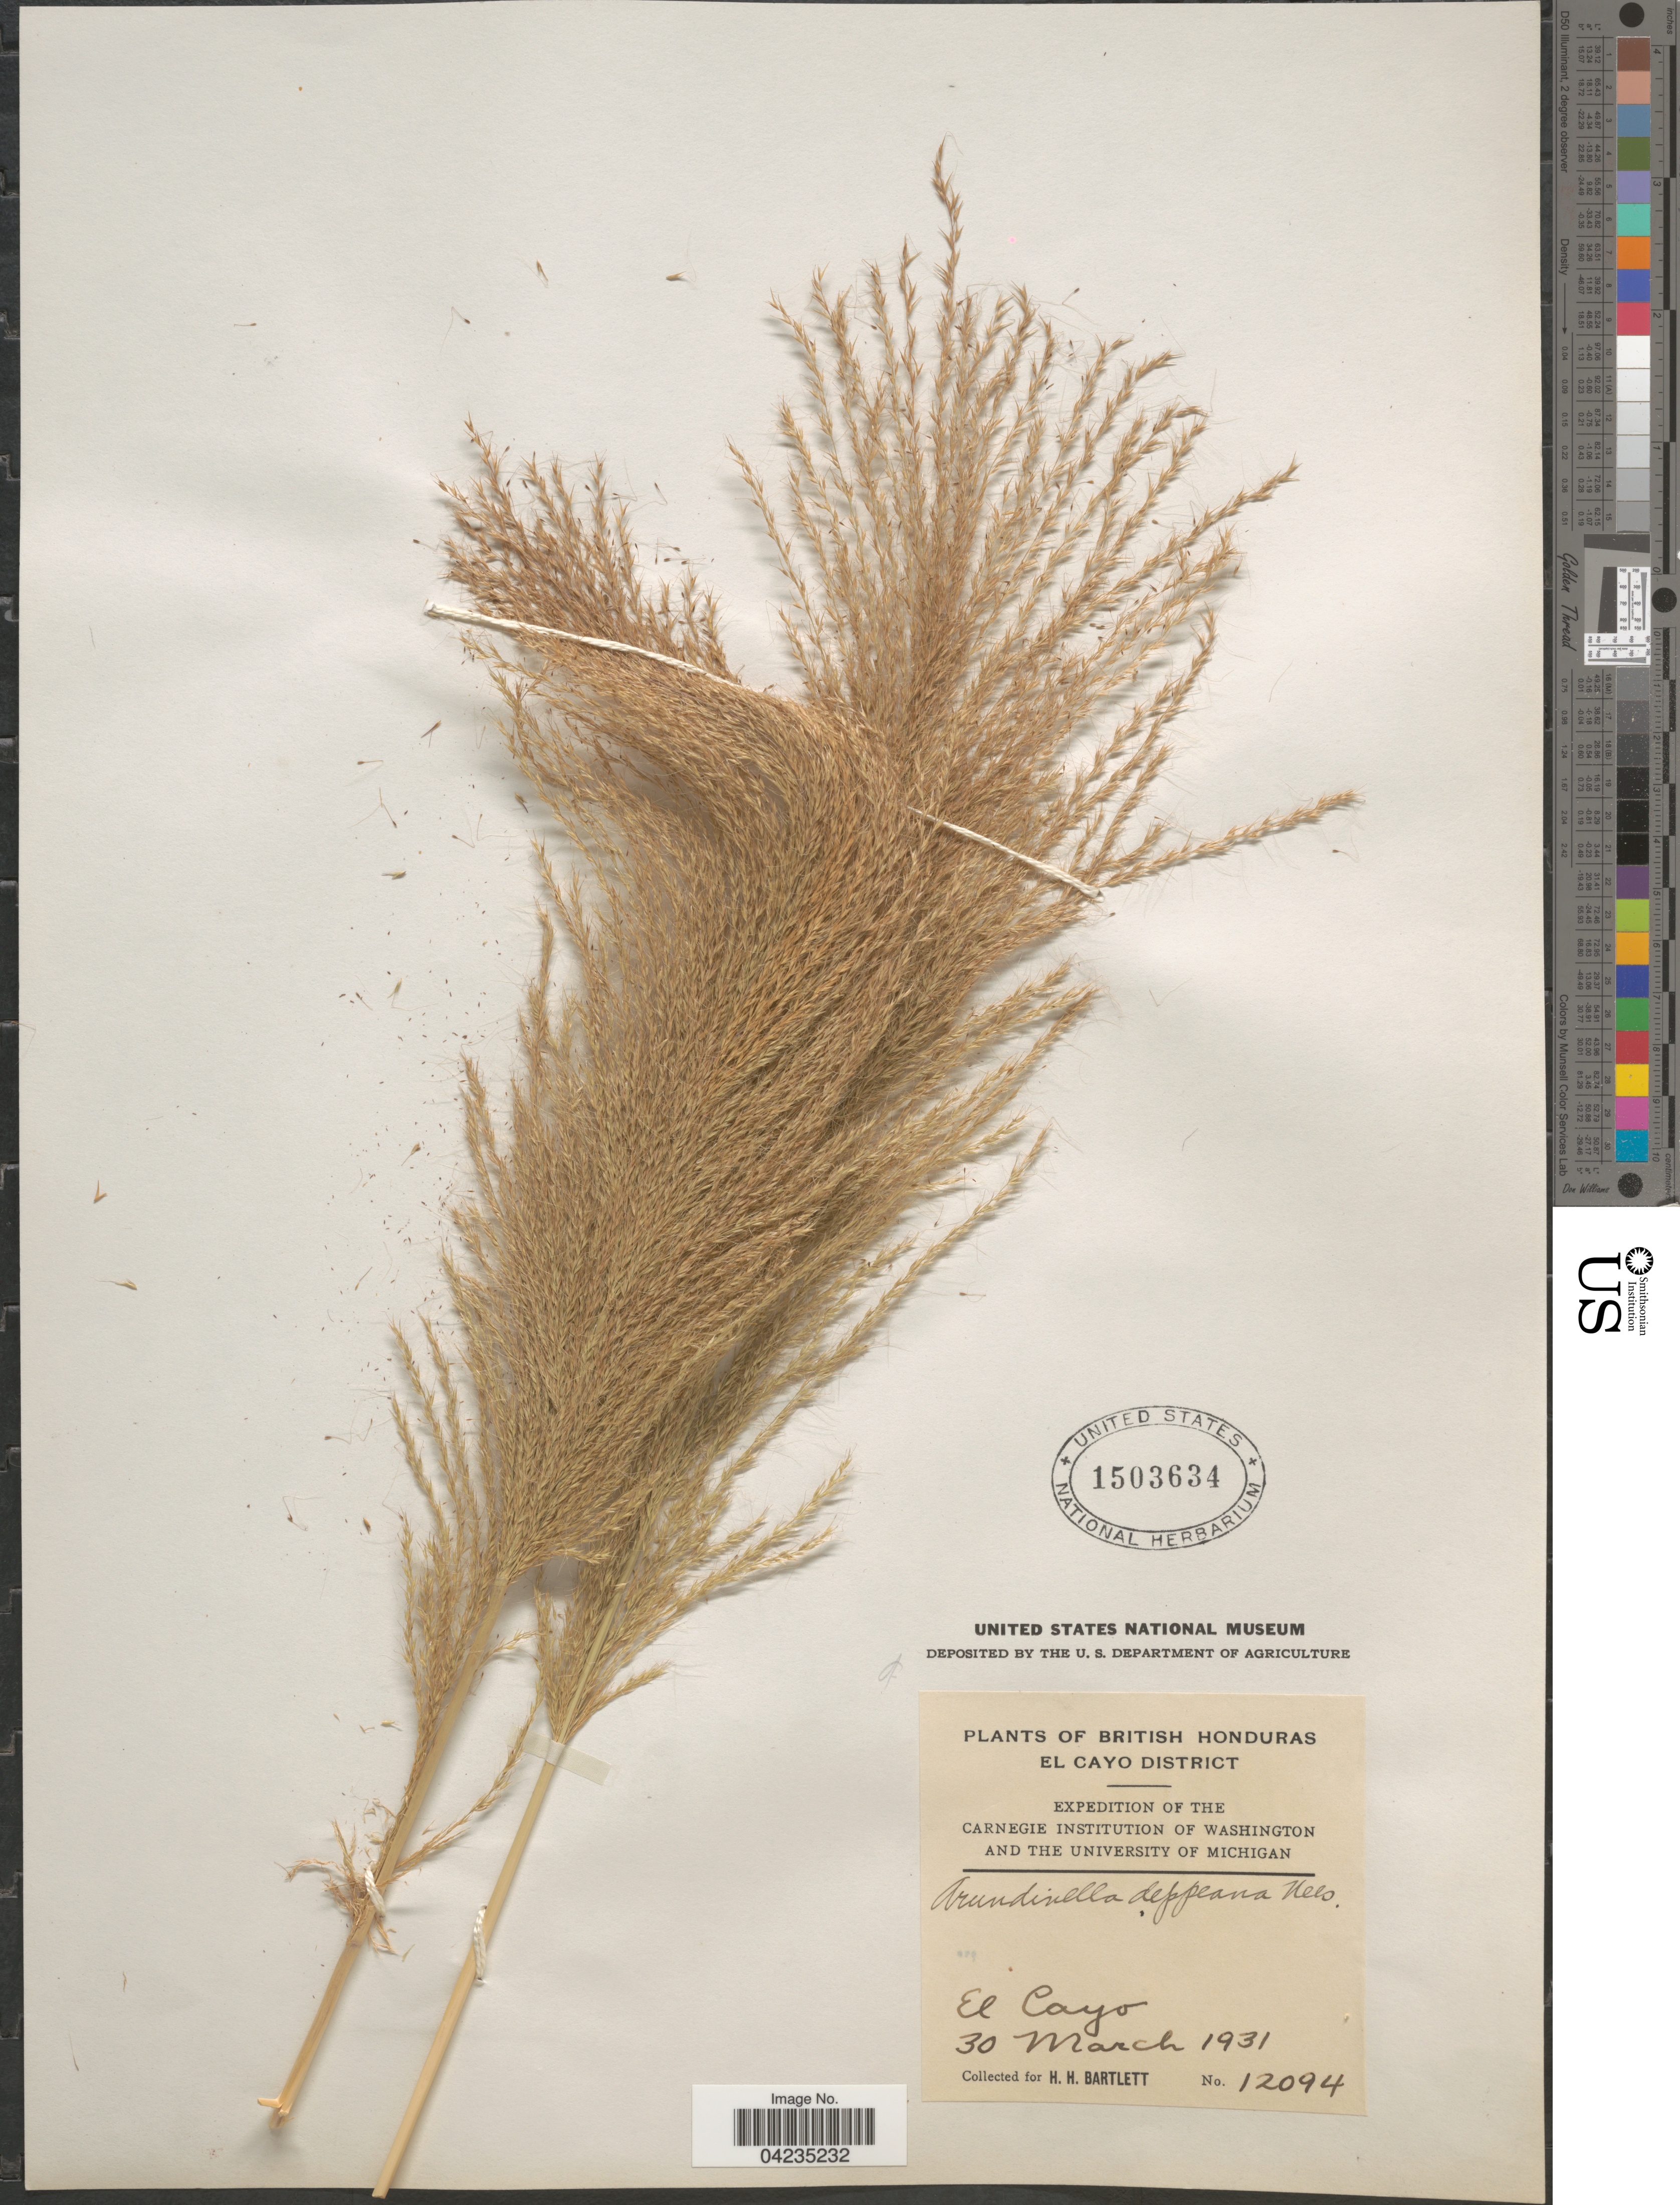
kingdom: Plantae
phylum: Tracheophyta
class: Liliopsida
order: Poales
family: Poaceae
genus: Arundinella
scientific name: Arundinella deppeana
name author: Nees ex Steud.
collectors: H. H. Bartlett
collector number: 12094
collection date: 1931-03-30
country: Belize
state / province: Cayo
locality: British Honduras. El Cayo District. Expedition of the Carnegie Institution of Washington and University of Michigan. El Cayo.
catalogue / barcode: US 1503634